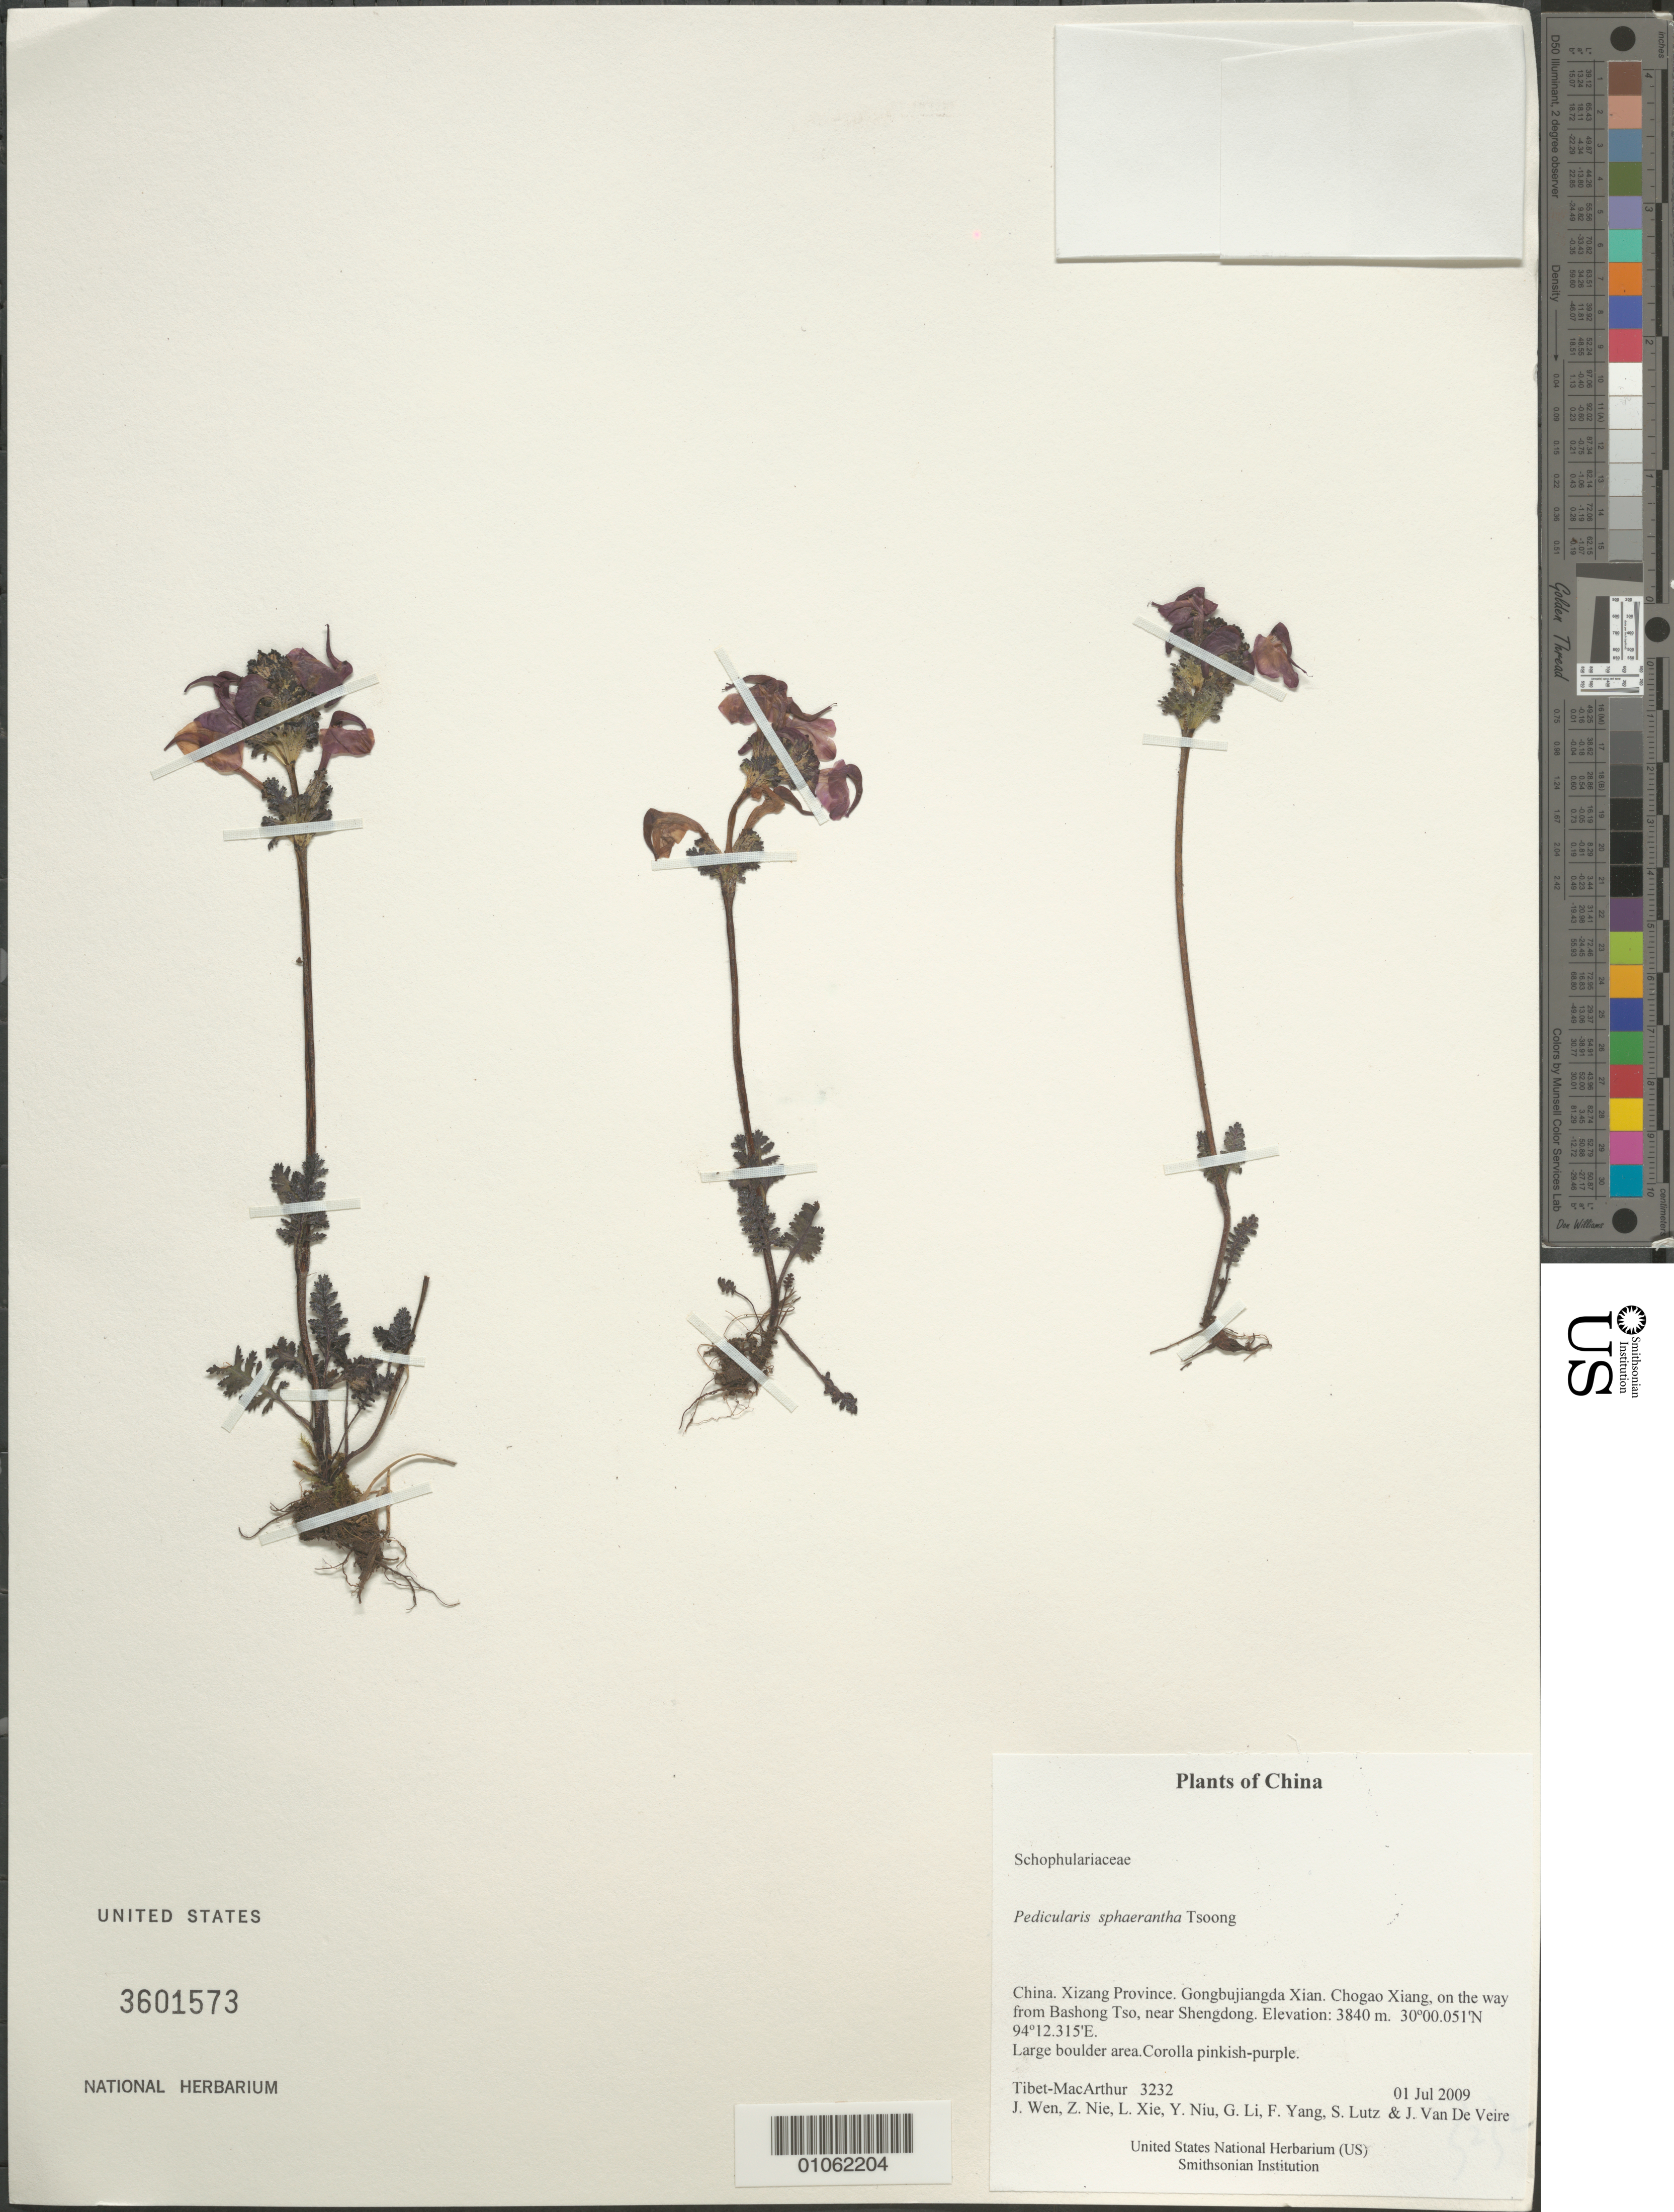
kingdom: Plantae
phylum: Tracheophyta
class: Magnoliopsida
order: Lamiales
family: Orobanchaceae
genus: Pedicularis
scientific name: Pedicularis sphaerantha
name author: P.C. Tsoong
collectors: Tibet-MacArthur, J. Wen, Z. Nie, L. Xie, Y. Niu, G. Li, F. Yang, S. Lutz & J. Van De Veire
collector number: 3232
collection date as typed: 01 Jul 2009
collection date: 2009-07-01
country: China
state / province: Xizang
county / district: Gongbujiangda Xian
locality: Chogao Xiang, on the way from Bashong Tso, near Shengdong.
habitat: Large boulder area.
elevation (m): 3840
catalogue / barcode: US 3601573